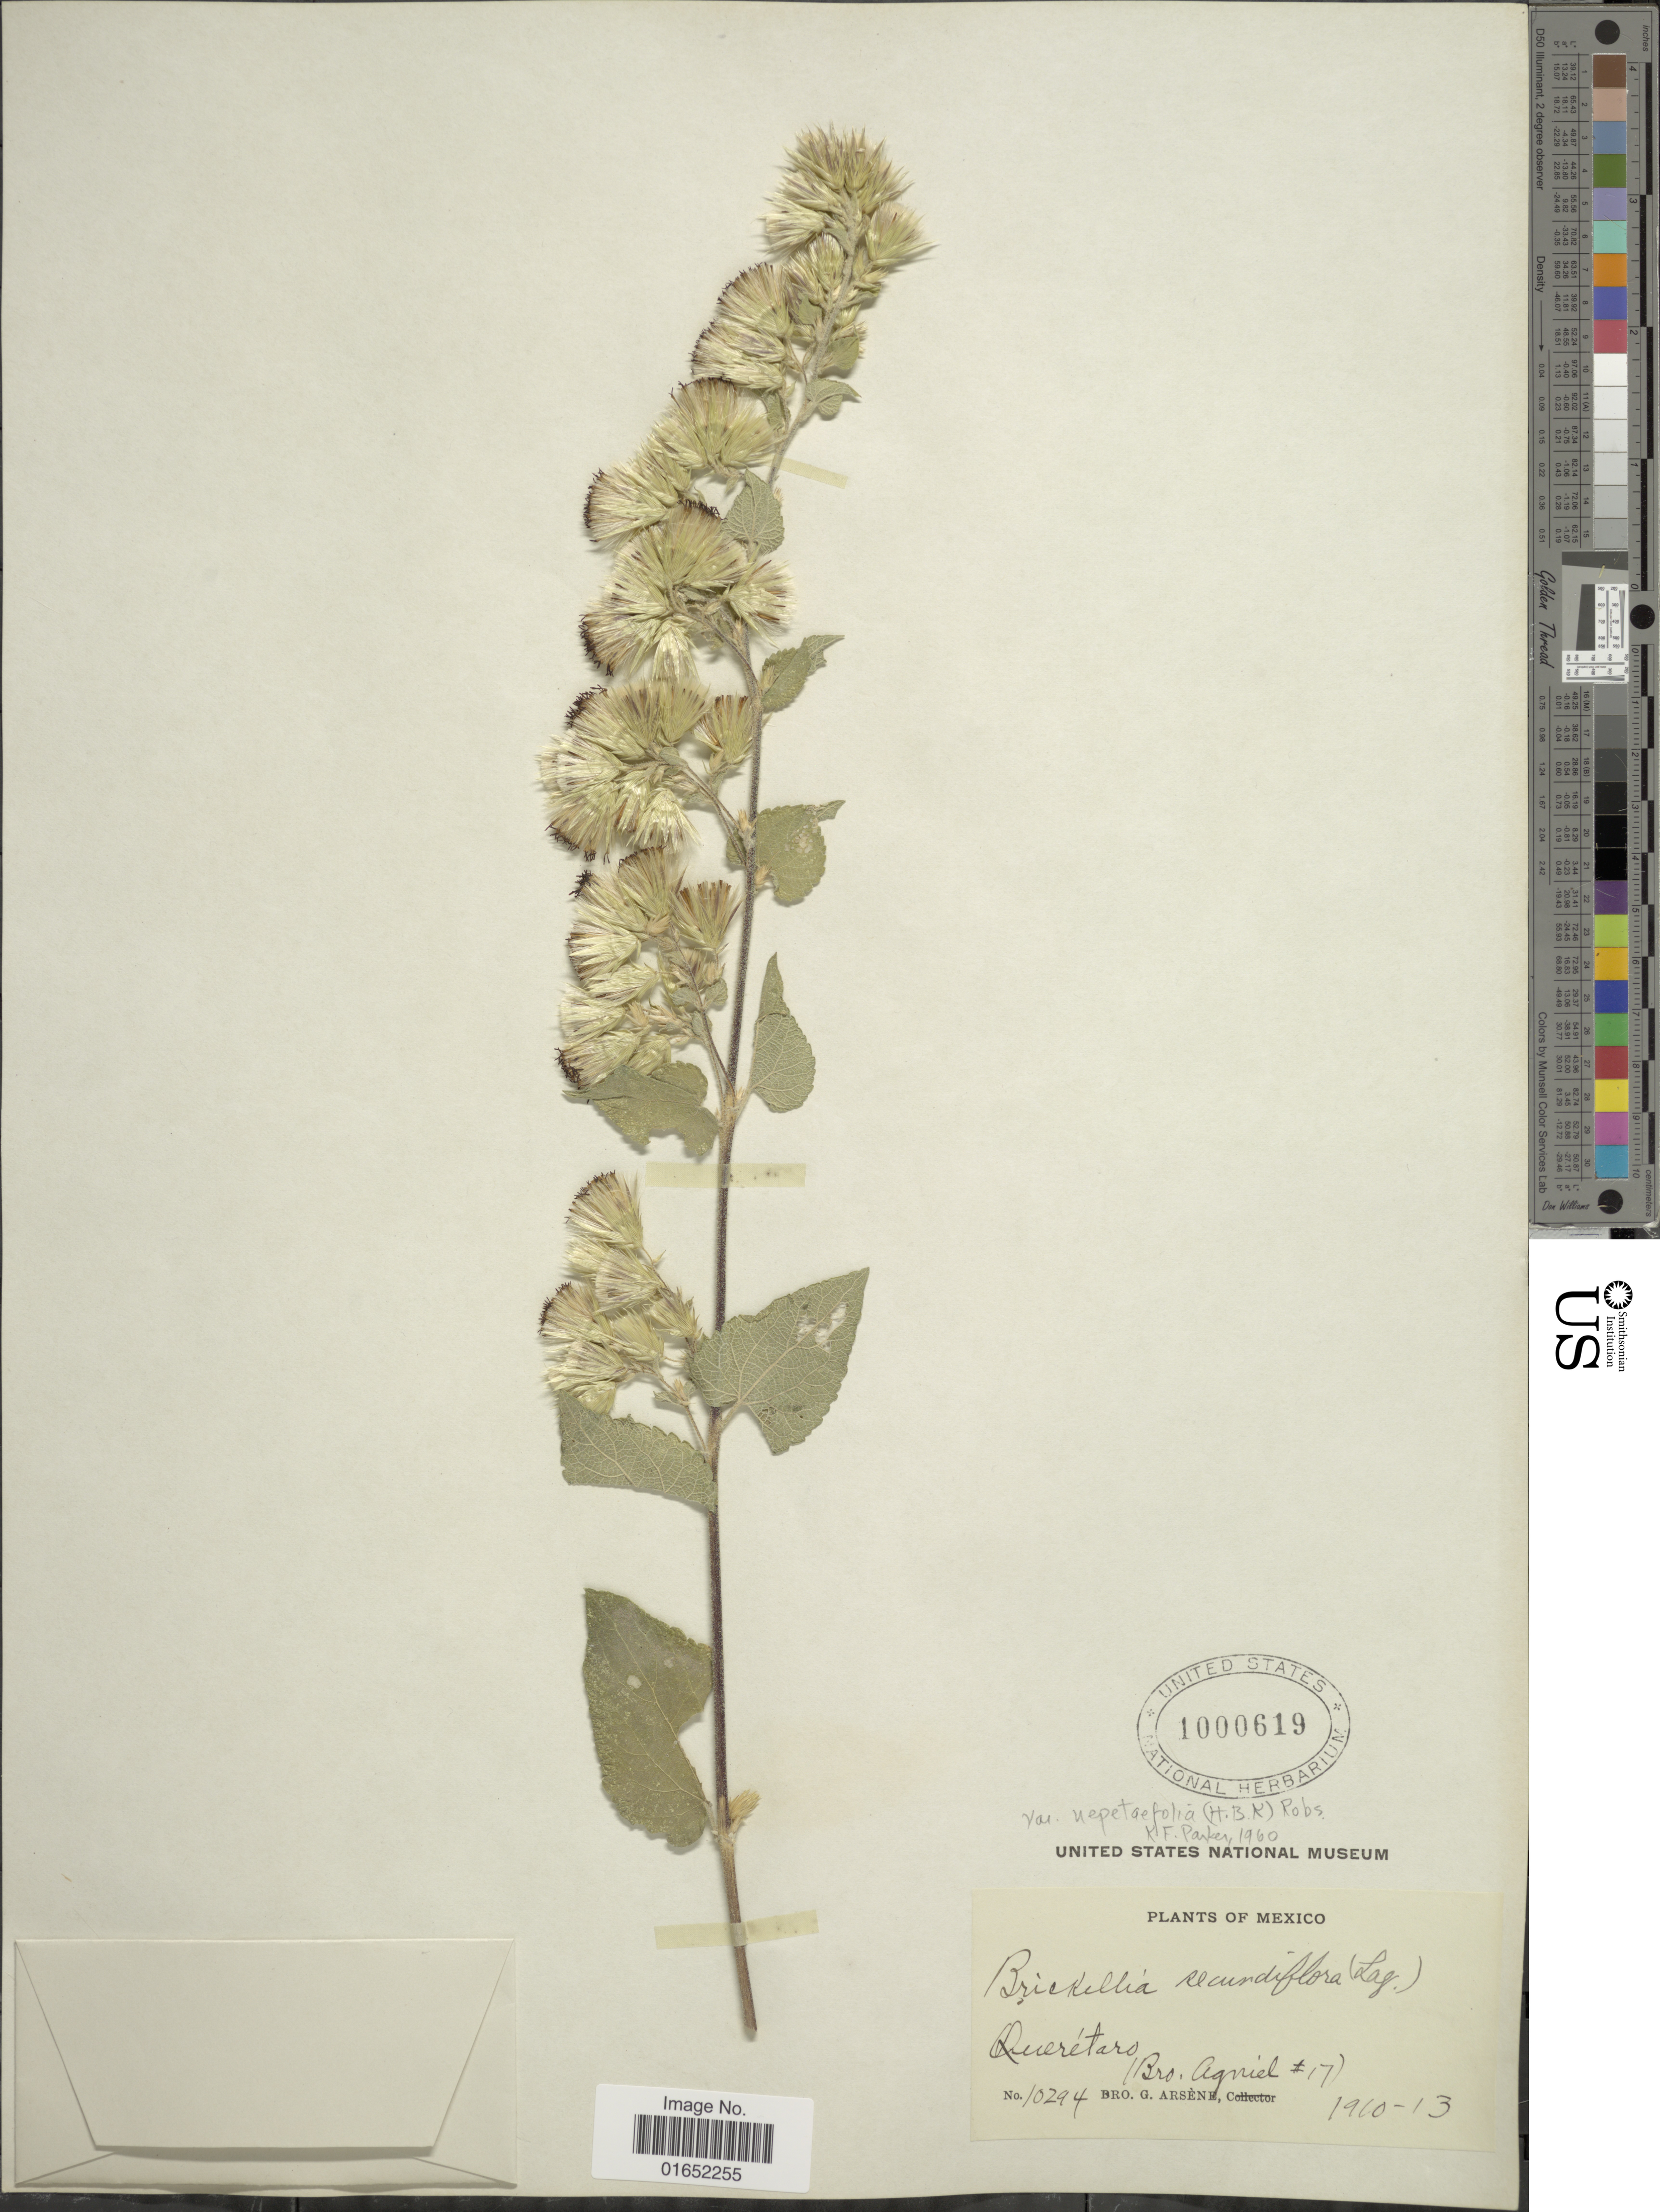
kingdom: Plantae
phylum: Tracheophyta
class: Magnoliopsida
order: Asterales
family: Asteraceae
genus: Brickellia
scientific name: Brickellia secundiflora var. nepetifolia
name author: (Kunth) B.L. Rob.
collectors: Bro. Agniel & Bro. G. Arsène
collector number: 17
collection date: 1910/1913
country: Mexico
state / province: Querétaro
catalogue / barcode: US 1000619